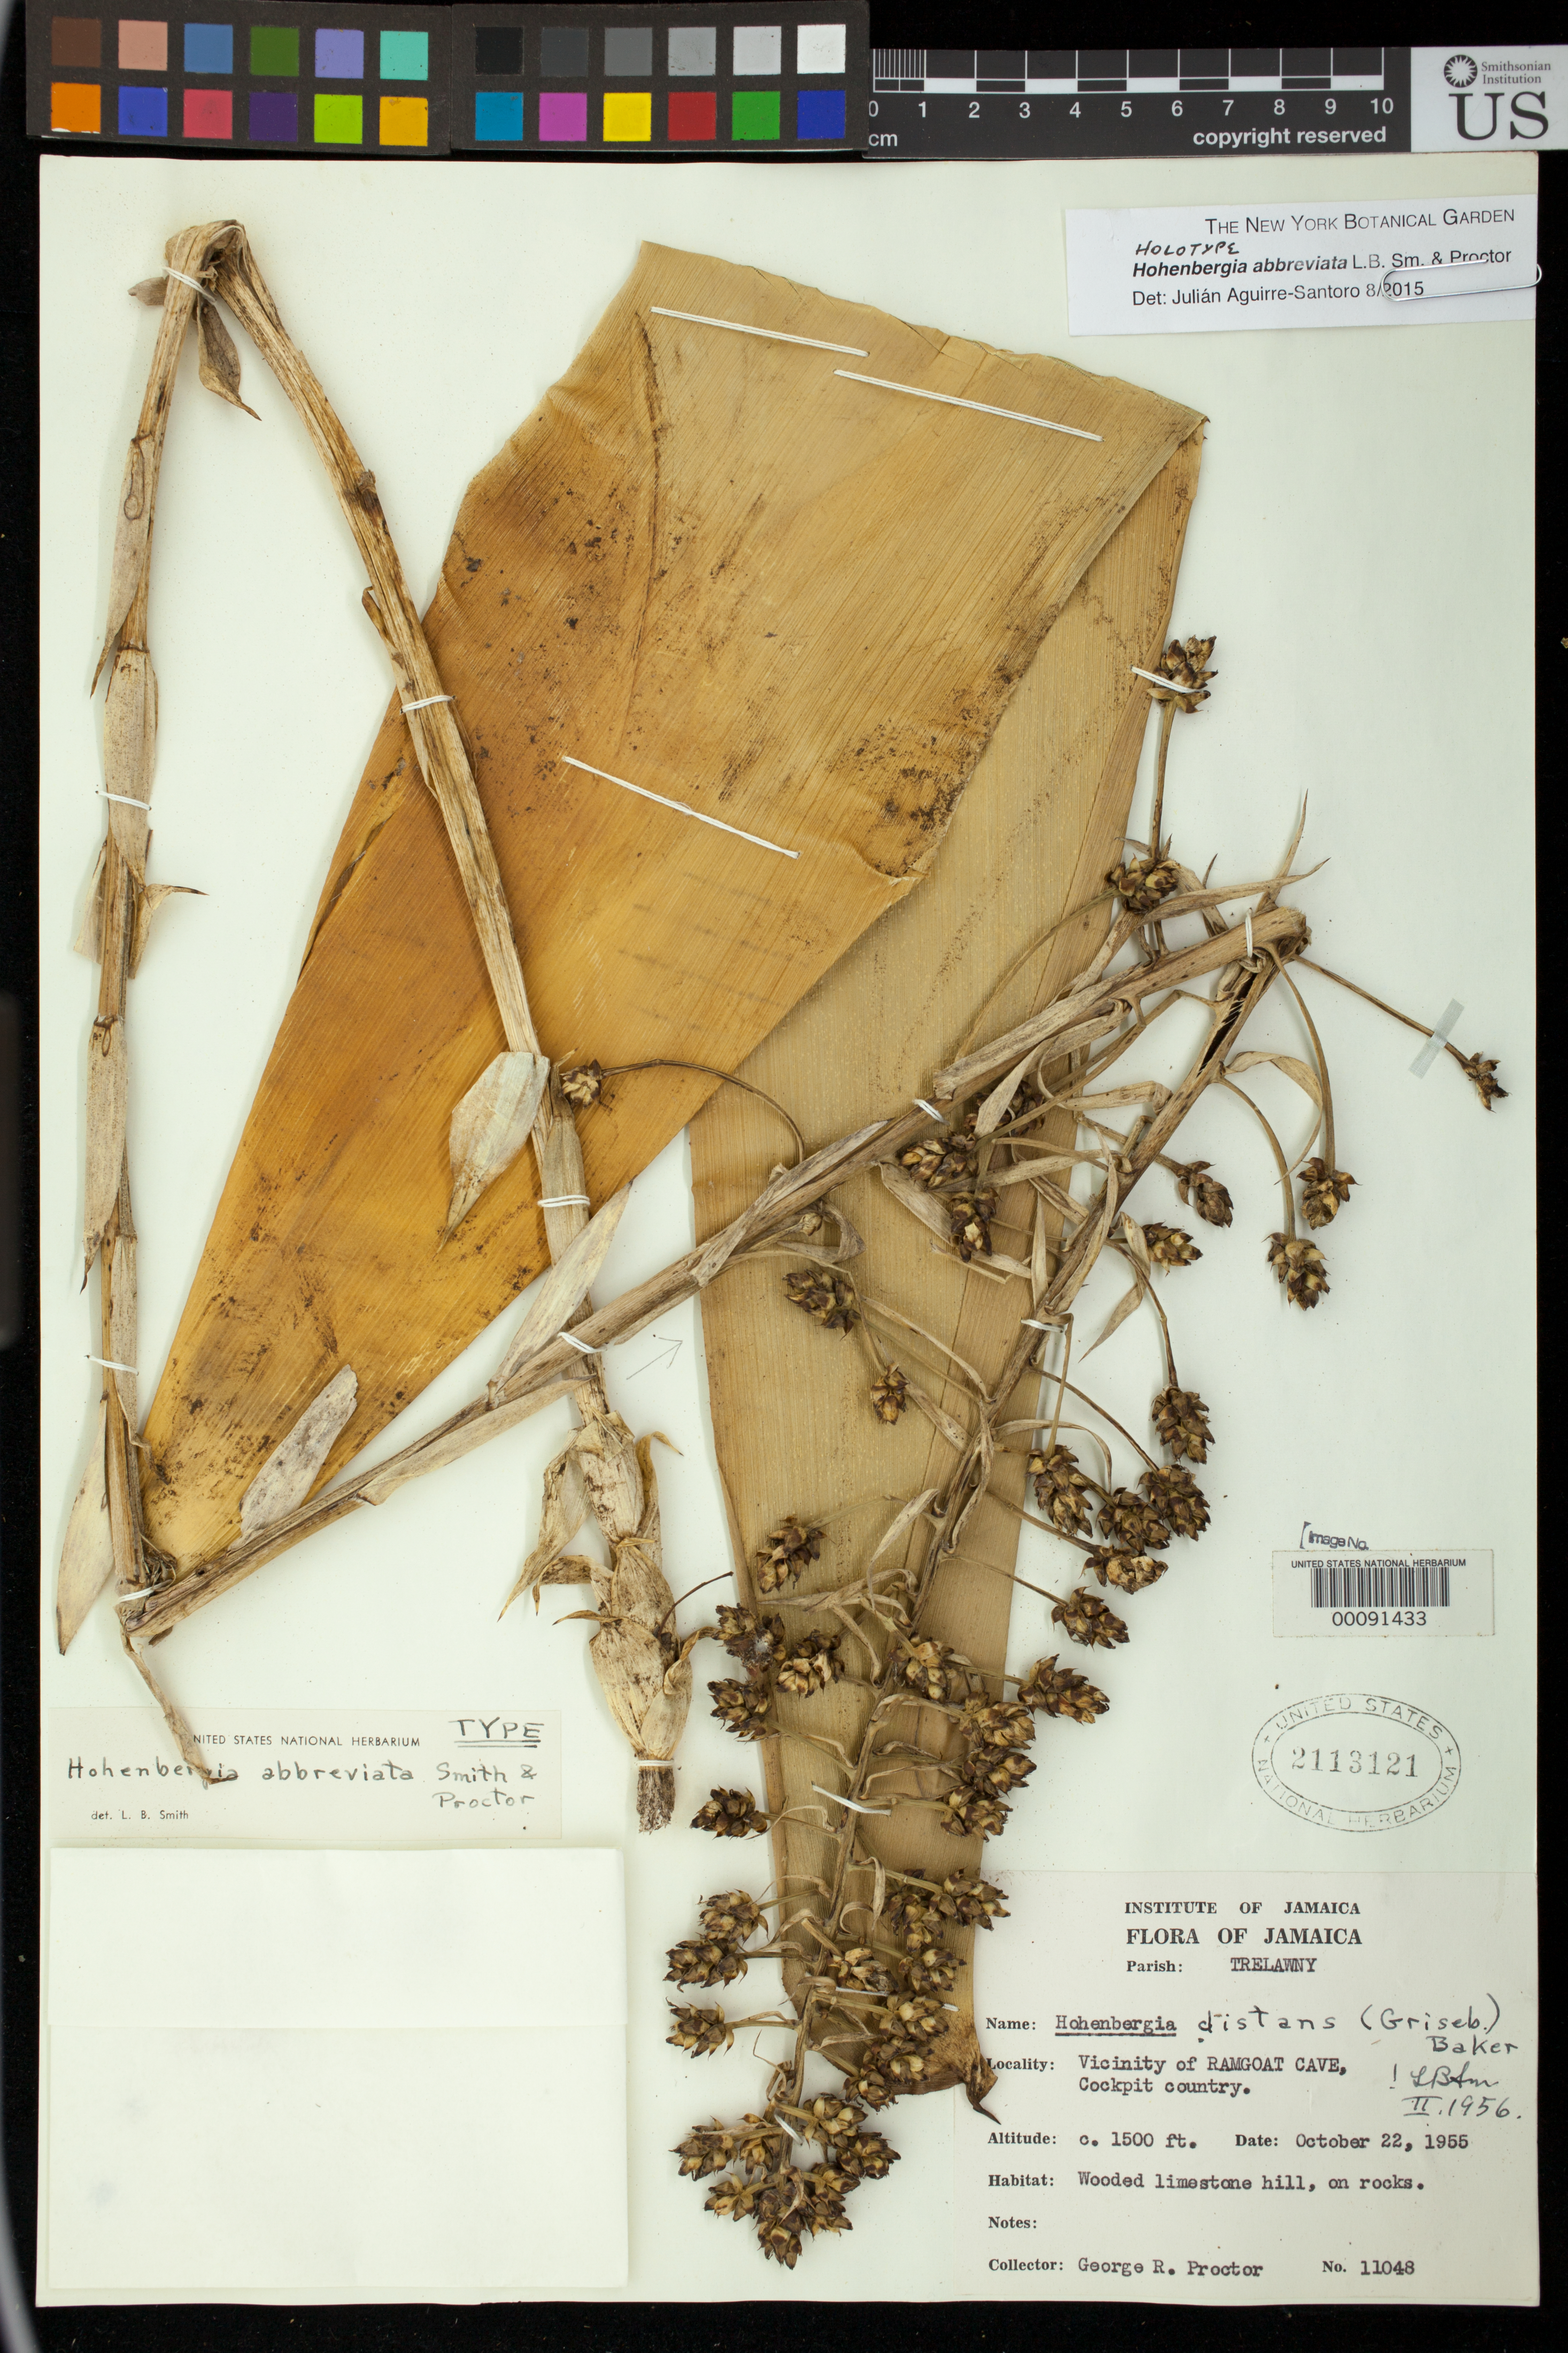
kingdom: Plantae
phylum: Tracheophyta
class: Liliopsida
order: Poales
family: Bromeliaceae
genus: Hohenbergia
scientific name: Hohenbergia abbreviata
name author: L.B. Sm. & Proctor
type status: Holotype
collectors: G. R. Proctor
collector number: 11048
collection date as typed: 22 Oct 1955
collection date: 1955-10-22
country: Jamaica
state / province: Trelawny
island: Greater Antilles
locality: Vicinity of Ramgoat Cave, Cockpit Country.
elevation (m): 457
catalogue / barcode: US 2113121